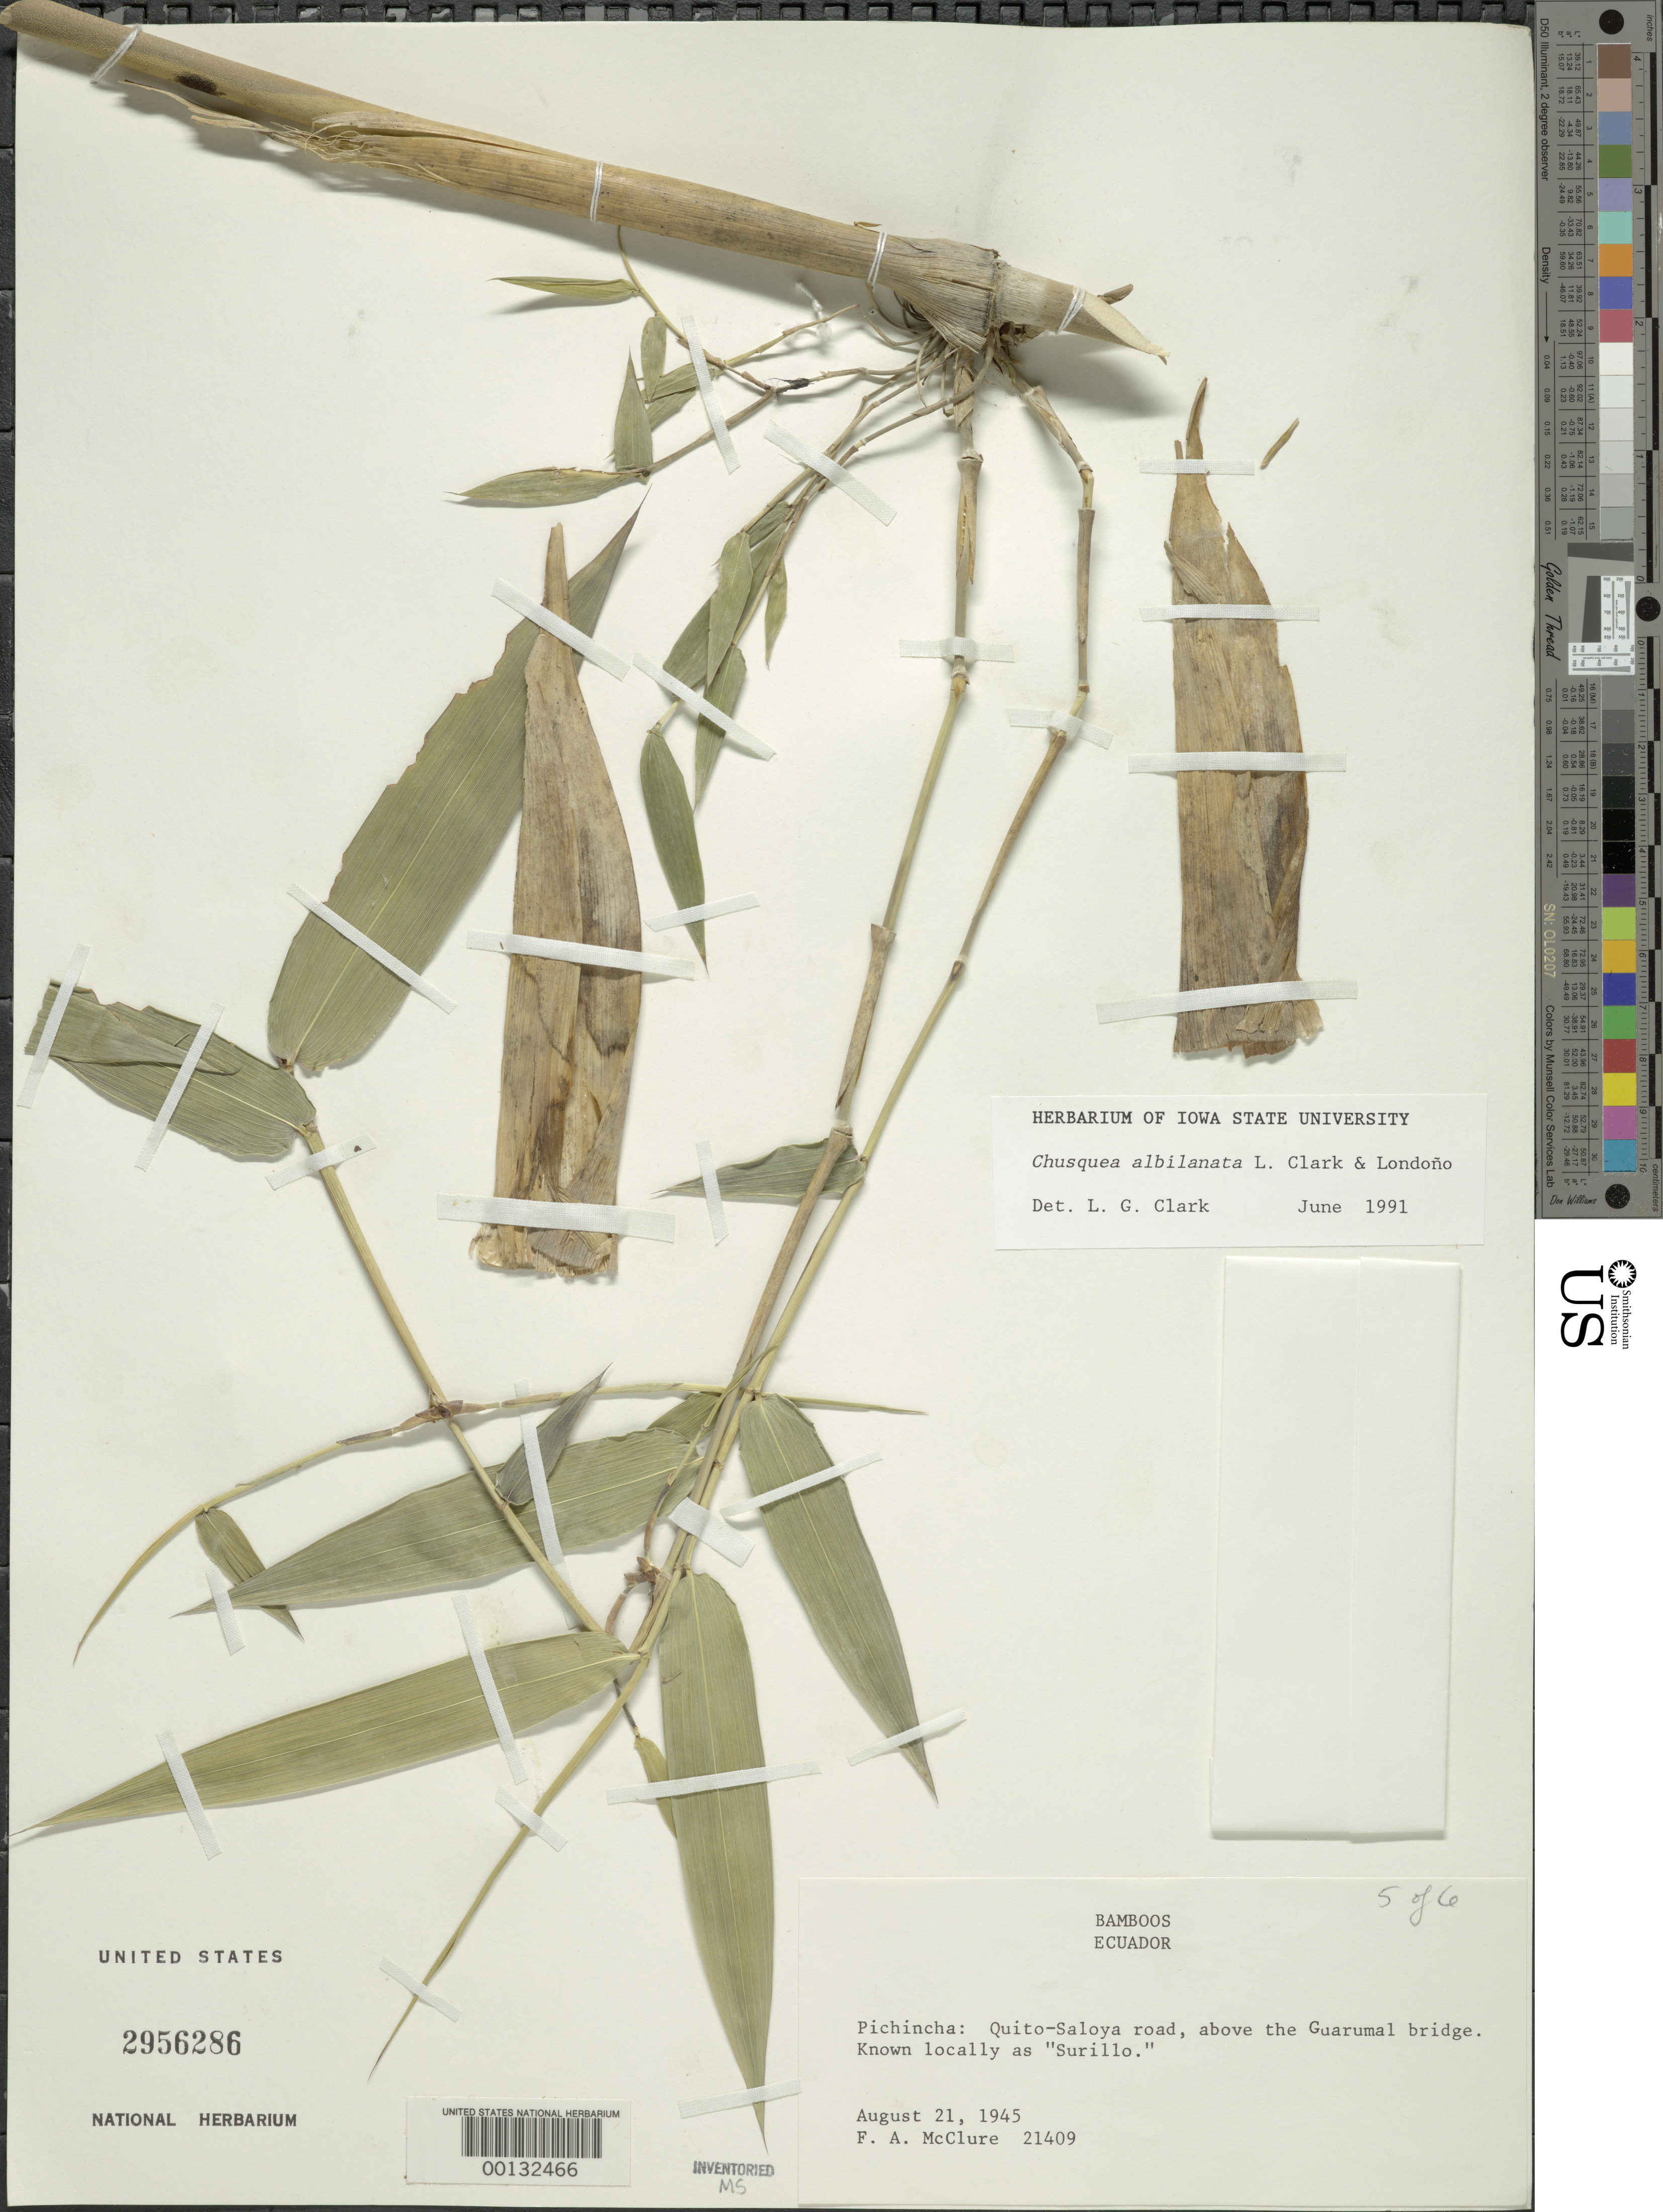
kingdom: Plantae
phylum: Tracheophyta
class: Liliopsida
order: Poales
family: Poaceae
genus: Chusquea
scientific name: Chusquea albilanata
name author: L.G. Clark & Londoño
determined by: Clark, Lynn G., (ISC), Iowa State University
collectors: F. A. McClure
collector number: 21409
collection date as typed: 21 Aug 1945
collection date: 1945-08-21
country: Ecuador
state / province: Pichincha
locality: Quito, saloya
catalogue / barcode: US 2956286